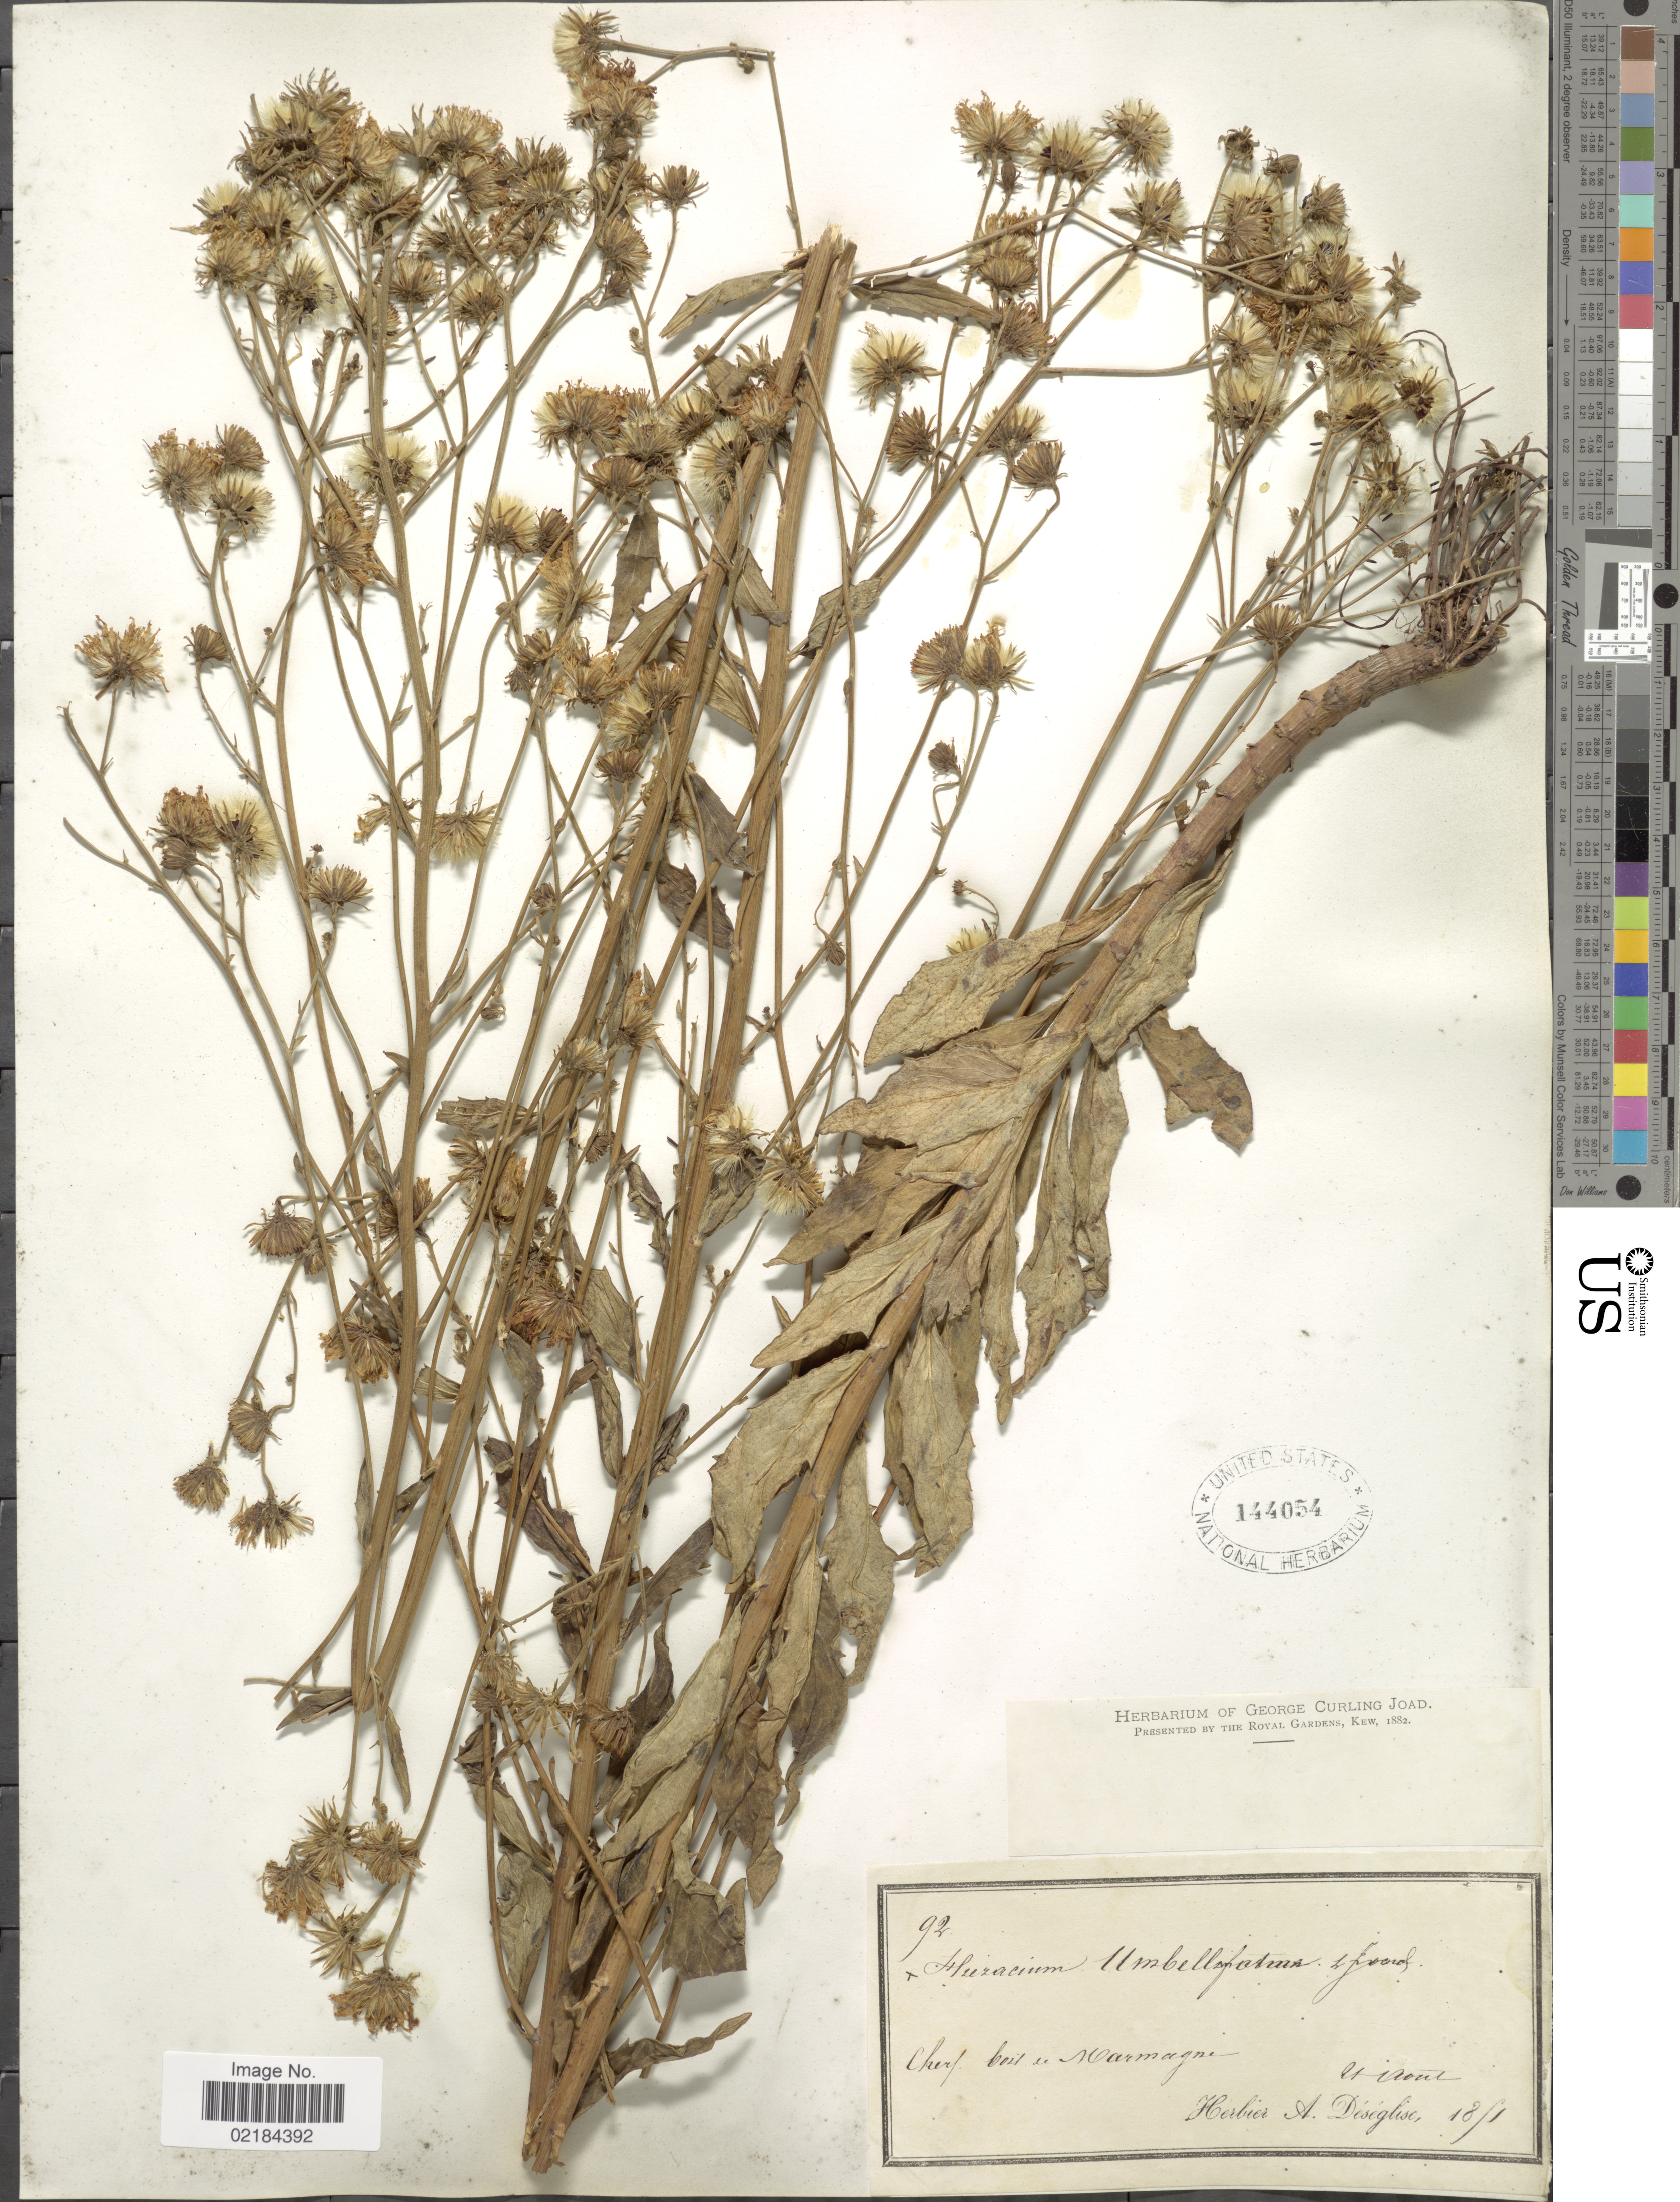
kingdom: Plantae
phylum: Tracheophyta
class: Magnoliopsida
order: Asterales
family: Asteraceae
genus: Hieracium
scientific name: Hieracium umbellatum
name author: L.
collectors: ex herb. A. Deseglise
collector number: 92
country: France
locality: Cherf. bois u Marmagne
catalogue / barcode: US 144054